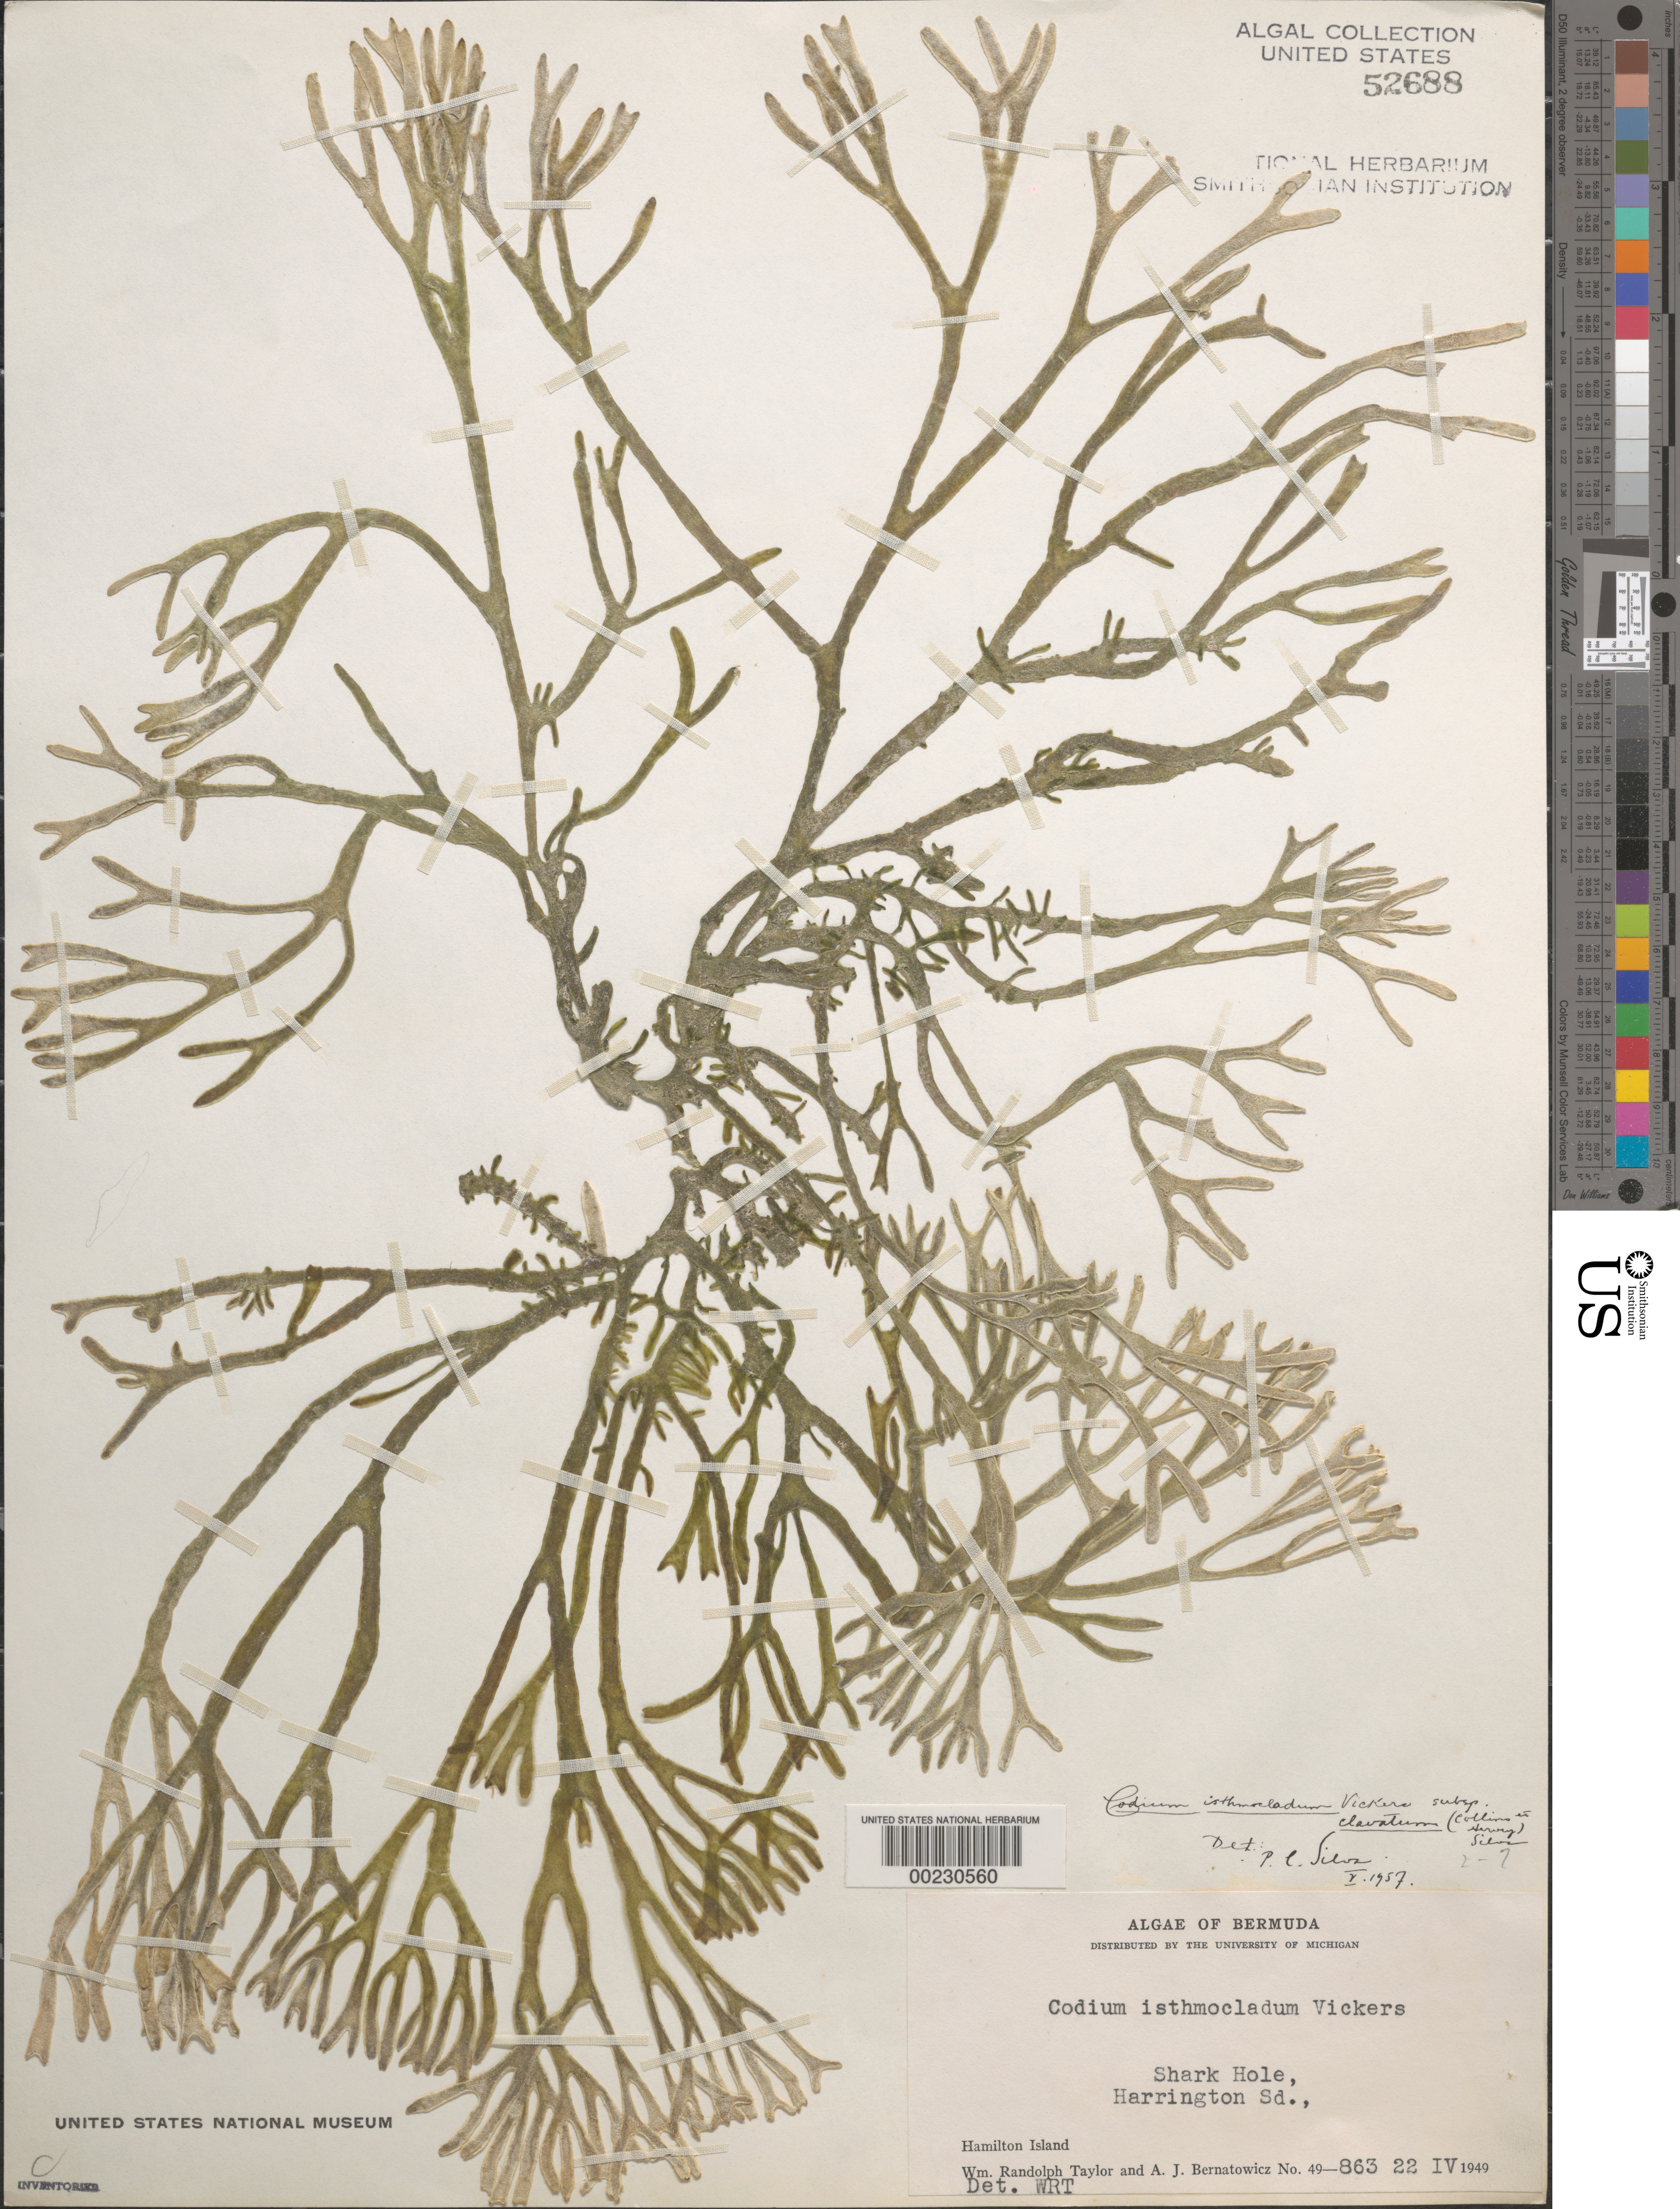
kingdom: Plantae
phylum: Chlorophyta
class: Ulvophyceae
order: Bryopsidales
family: Codiaceae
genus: Codium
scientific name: Codium isthmocladum subsp. clavatum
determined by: Silva, P. C.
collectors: W. R. Taylor & A. Bernatowicz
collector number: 49-836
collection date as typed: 22 Apr 1949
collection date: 1949-04-22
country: Bermuda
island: Bermuda Island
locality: Shark Hole, Harrington Sound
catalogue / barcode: US 52688